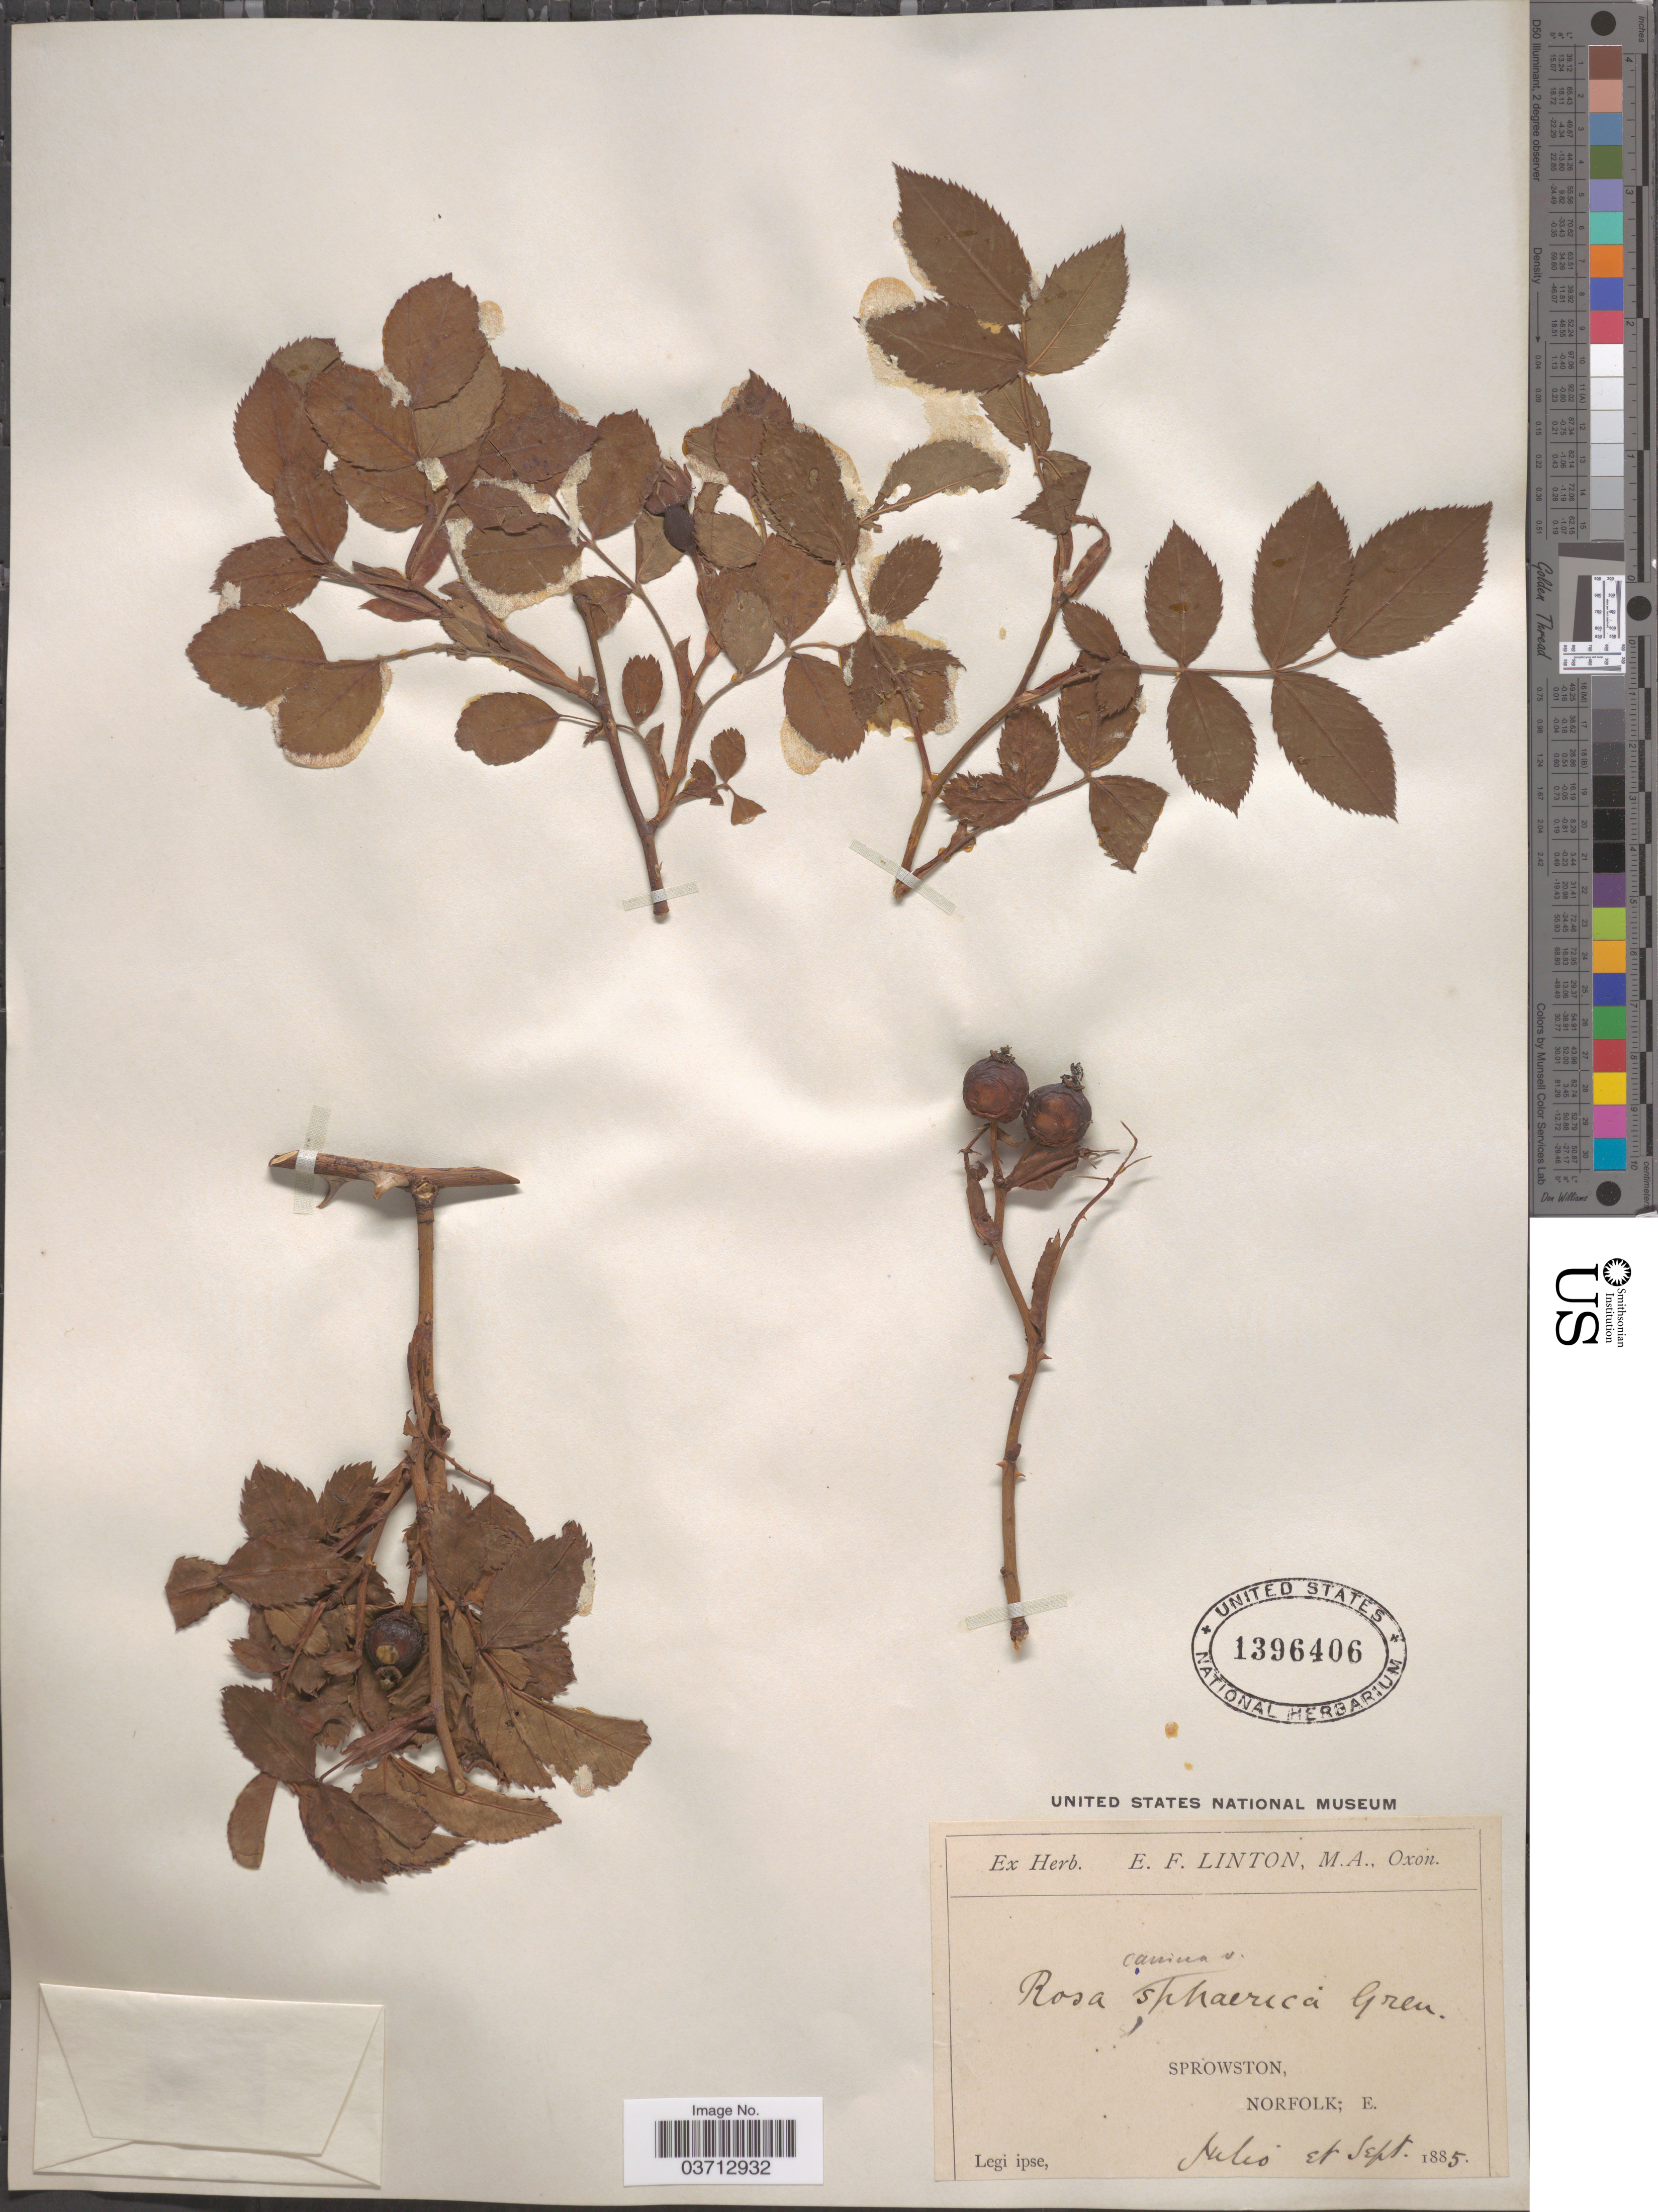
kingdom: Plantae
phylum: Tracheophyta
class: Magnoliopsida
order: Rosales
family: Rosaceae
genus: Rosa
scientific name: Rosa canina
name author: L.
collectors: E. Linton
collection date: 1885-07/1885-09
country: Australia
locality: Sprowston, Norfolk,- E.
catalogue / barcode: US 1396406